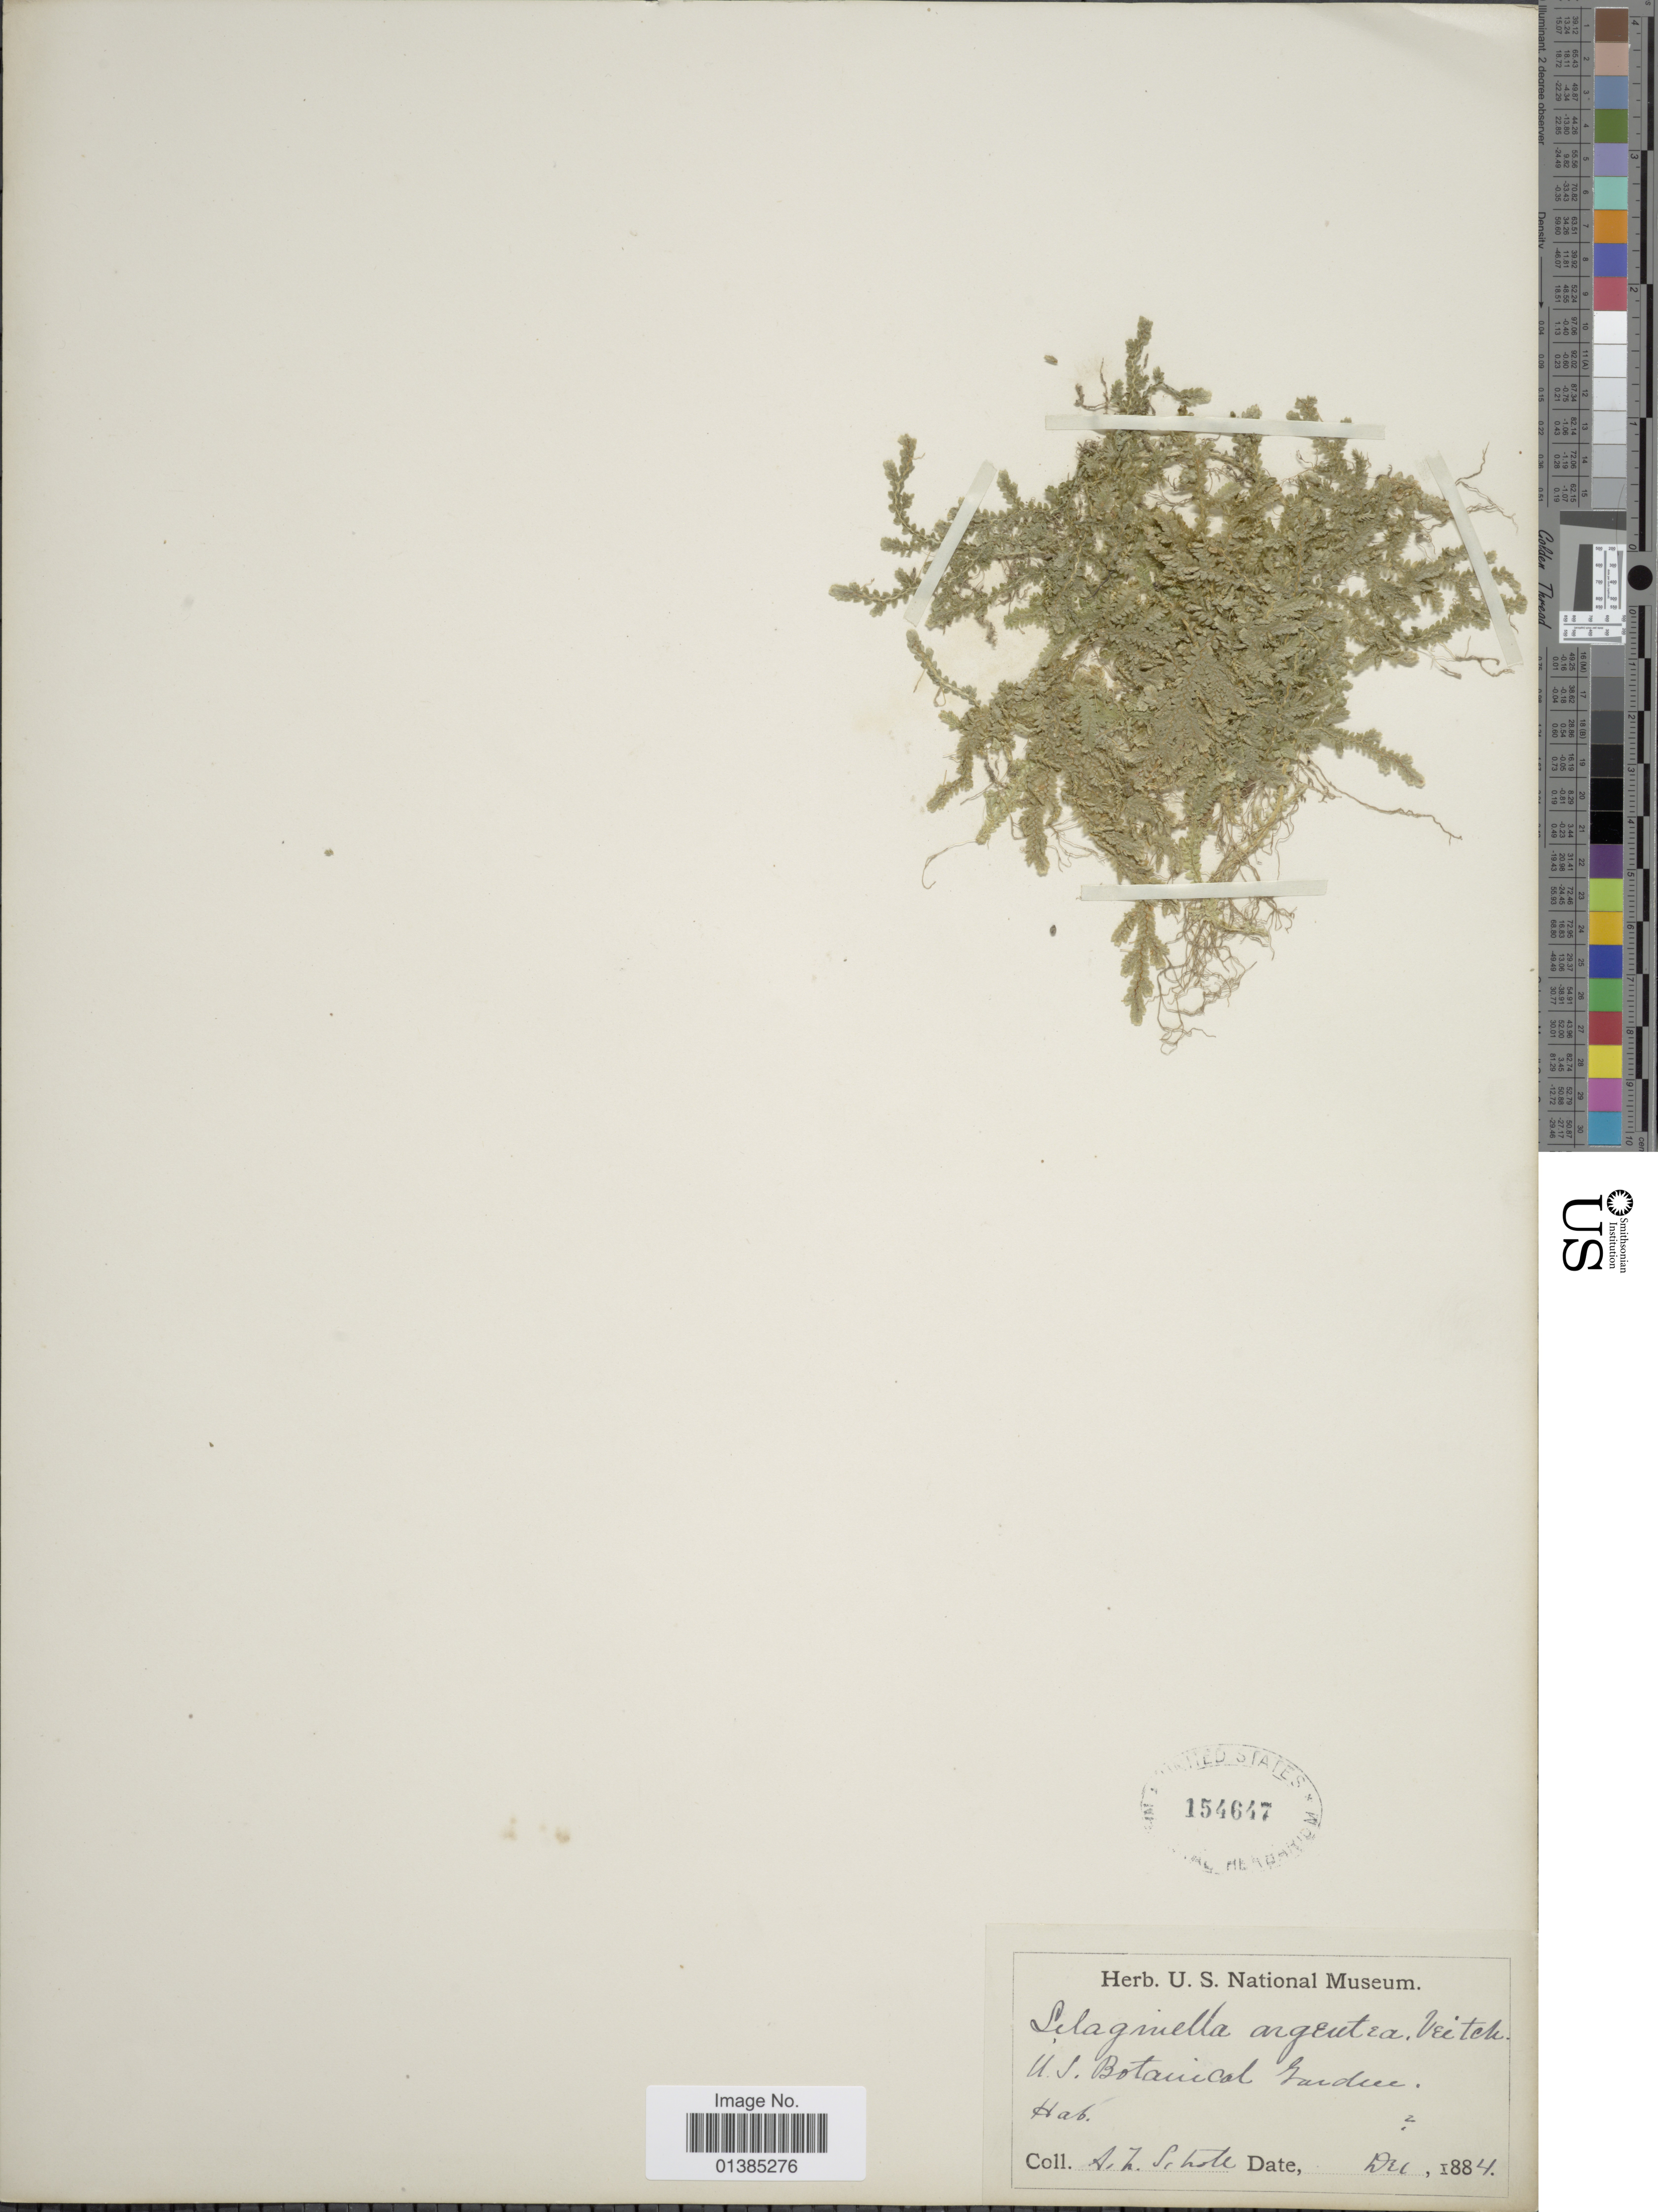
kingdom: Plantae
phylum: Tracheophyta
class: Lycopodiopsida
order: Selaginellales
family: Selaginellaceae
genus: Selaginella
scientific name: Selaginella argentea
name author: (Wall. ex Hook. & Grev.) Spring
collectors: A. L. Schott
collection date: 1884-12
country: United States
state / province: District of Columbia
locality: U.S. Botanical Garden.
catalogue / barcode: US 154647